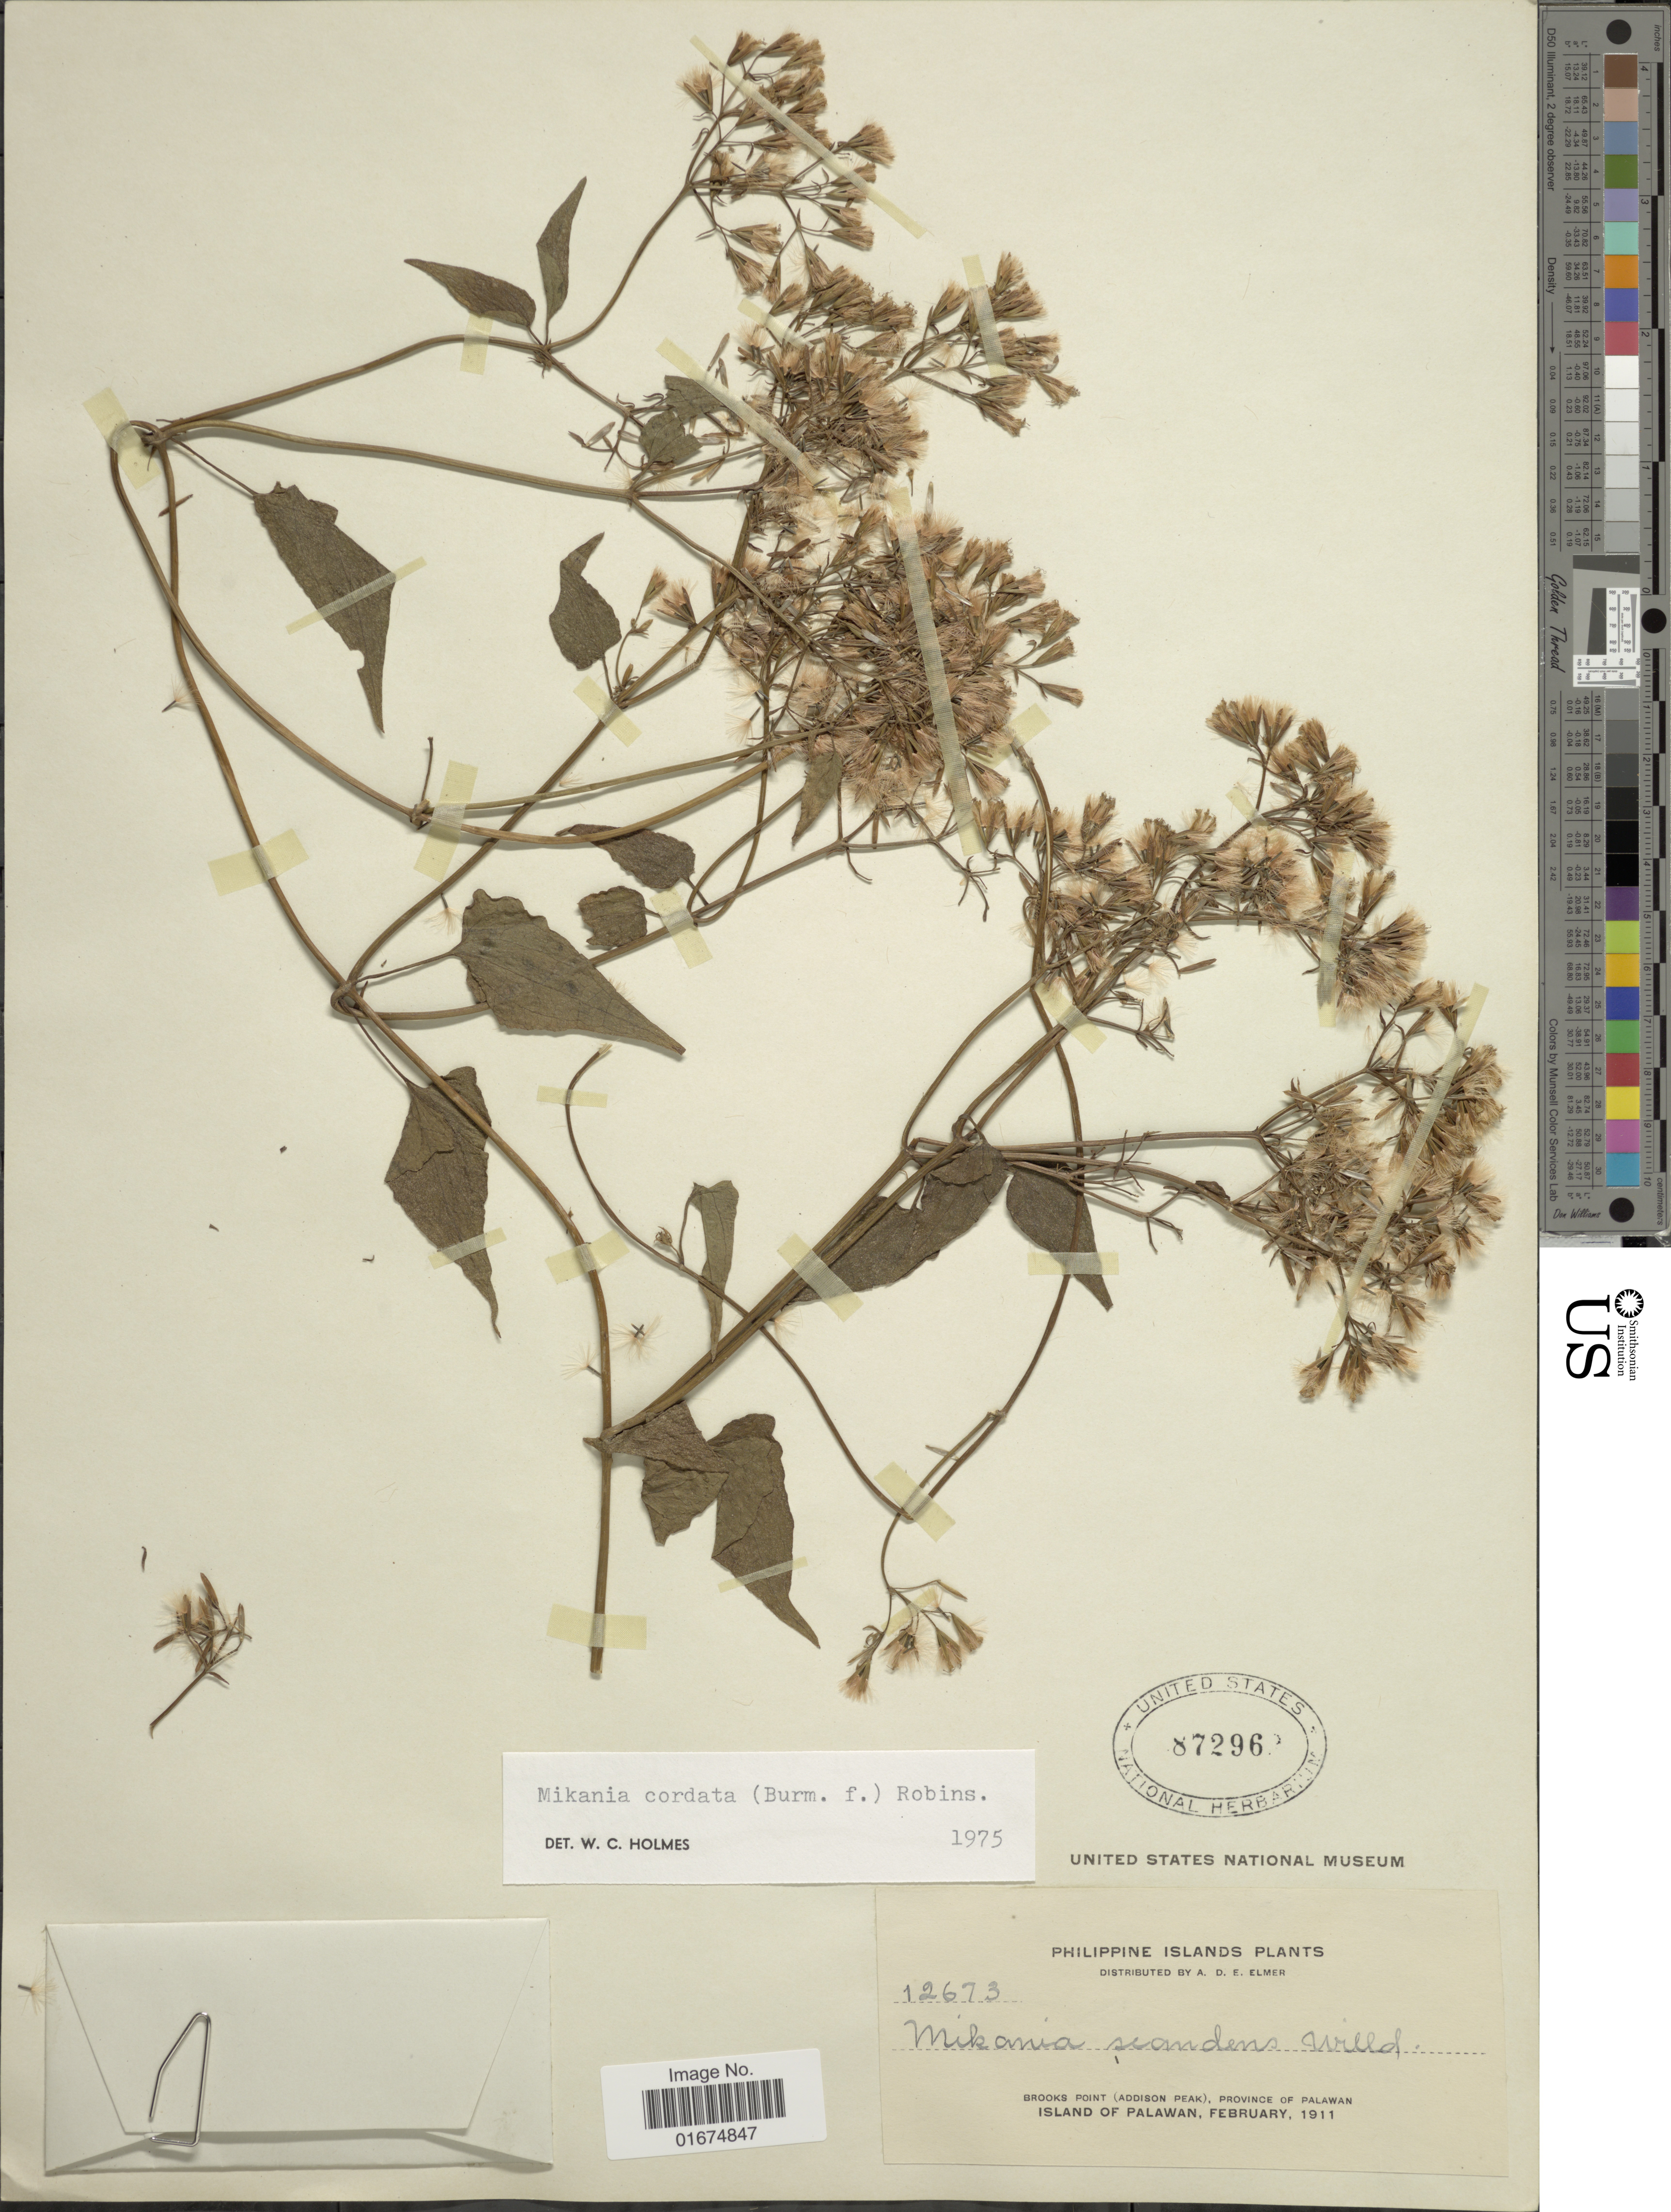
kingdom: Plantae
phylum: Tracheophyta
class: Magnoliopsida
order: Asterales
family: Asteraceae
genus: Mikania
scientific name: Mikania cordata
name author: (Burm. f.) B.L. Rob.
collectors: A. D. E. Elmer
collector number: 12673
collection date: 1911-02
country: Philippines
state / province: Mimaropa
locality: Brooks Point (Addison Peak), Province of Palawan, Island of Palawan